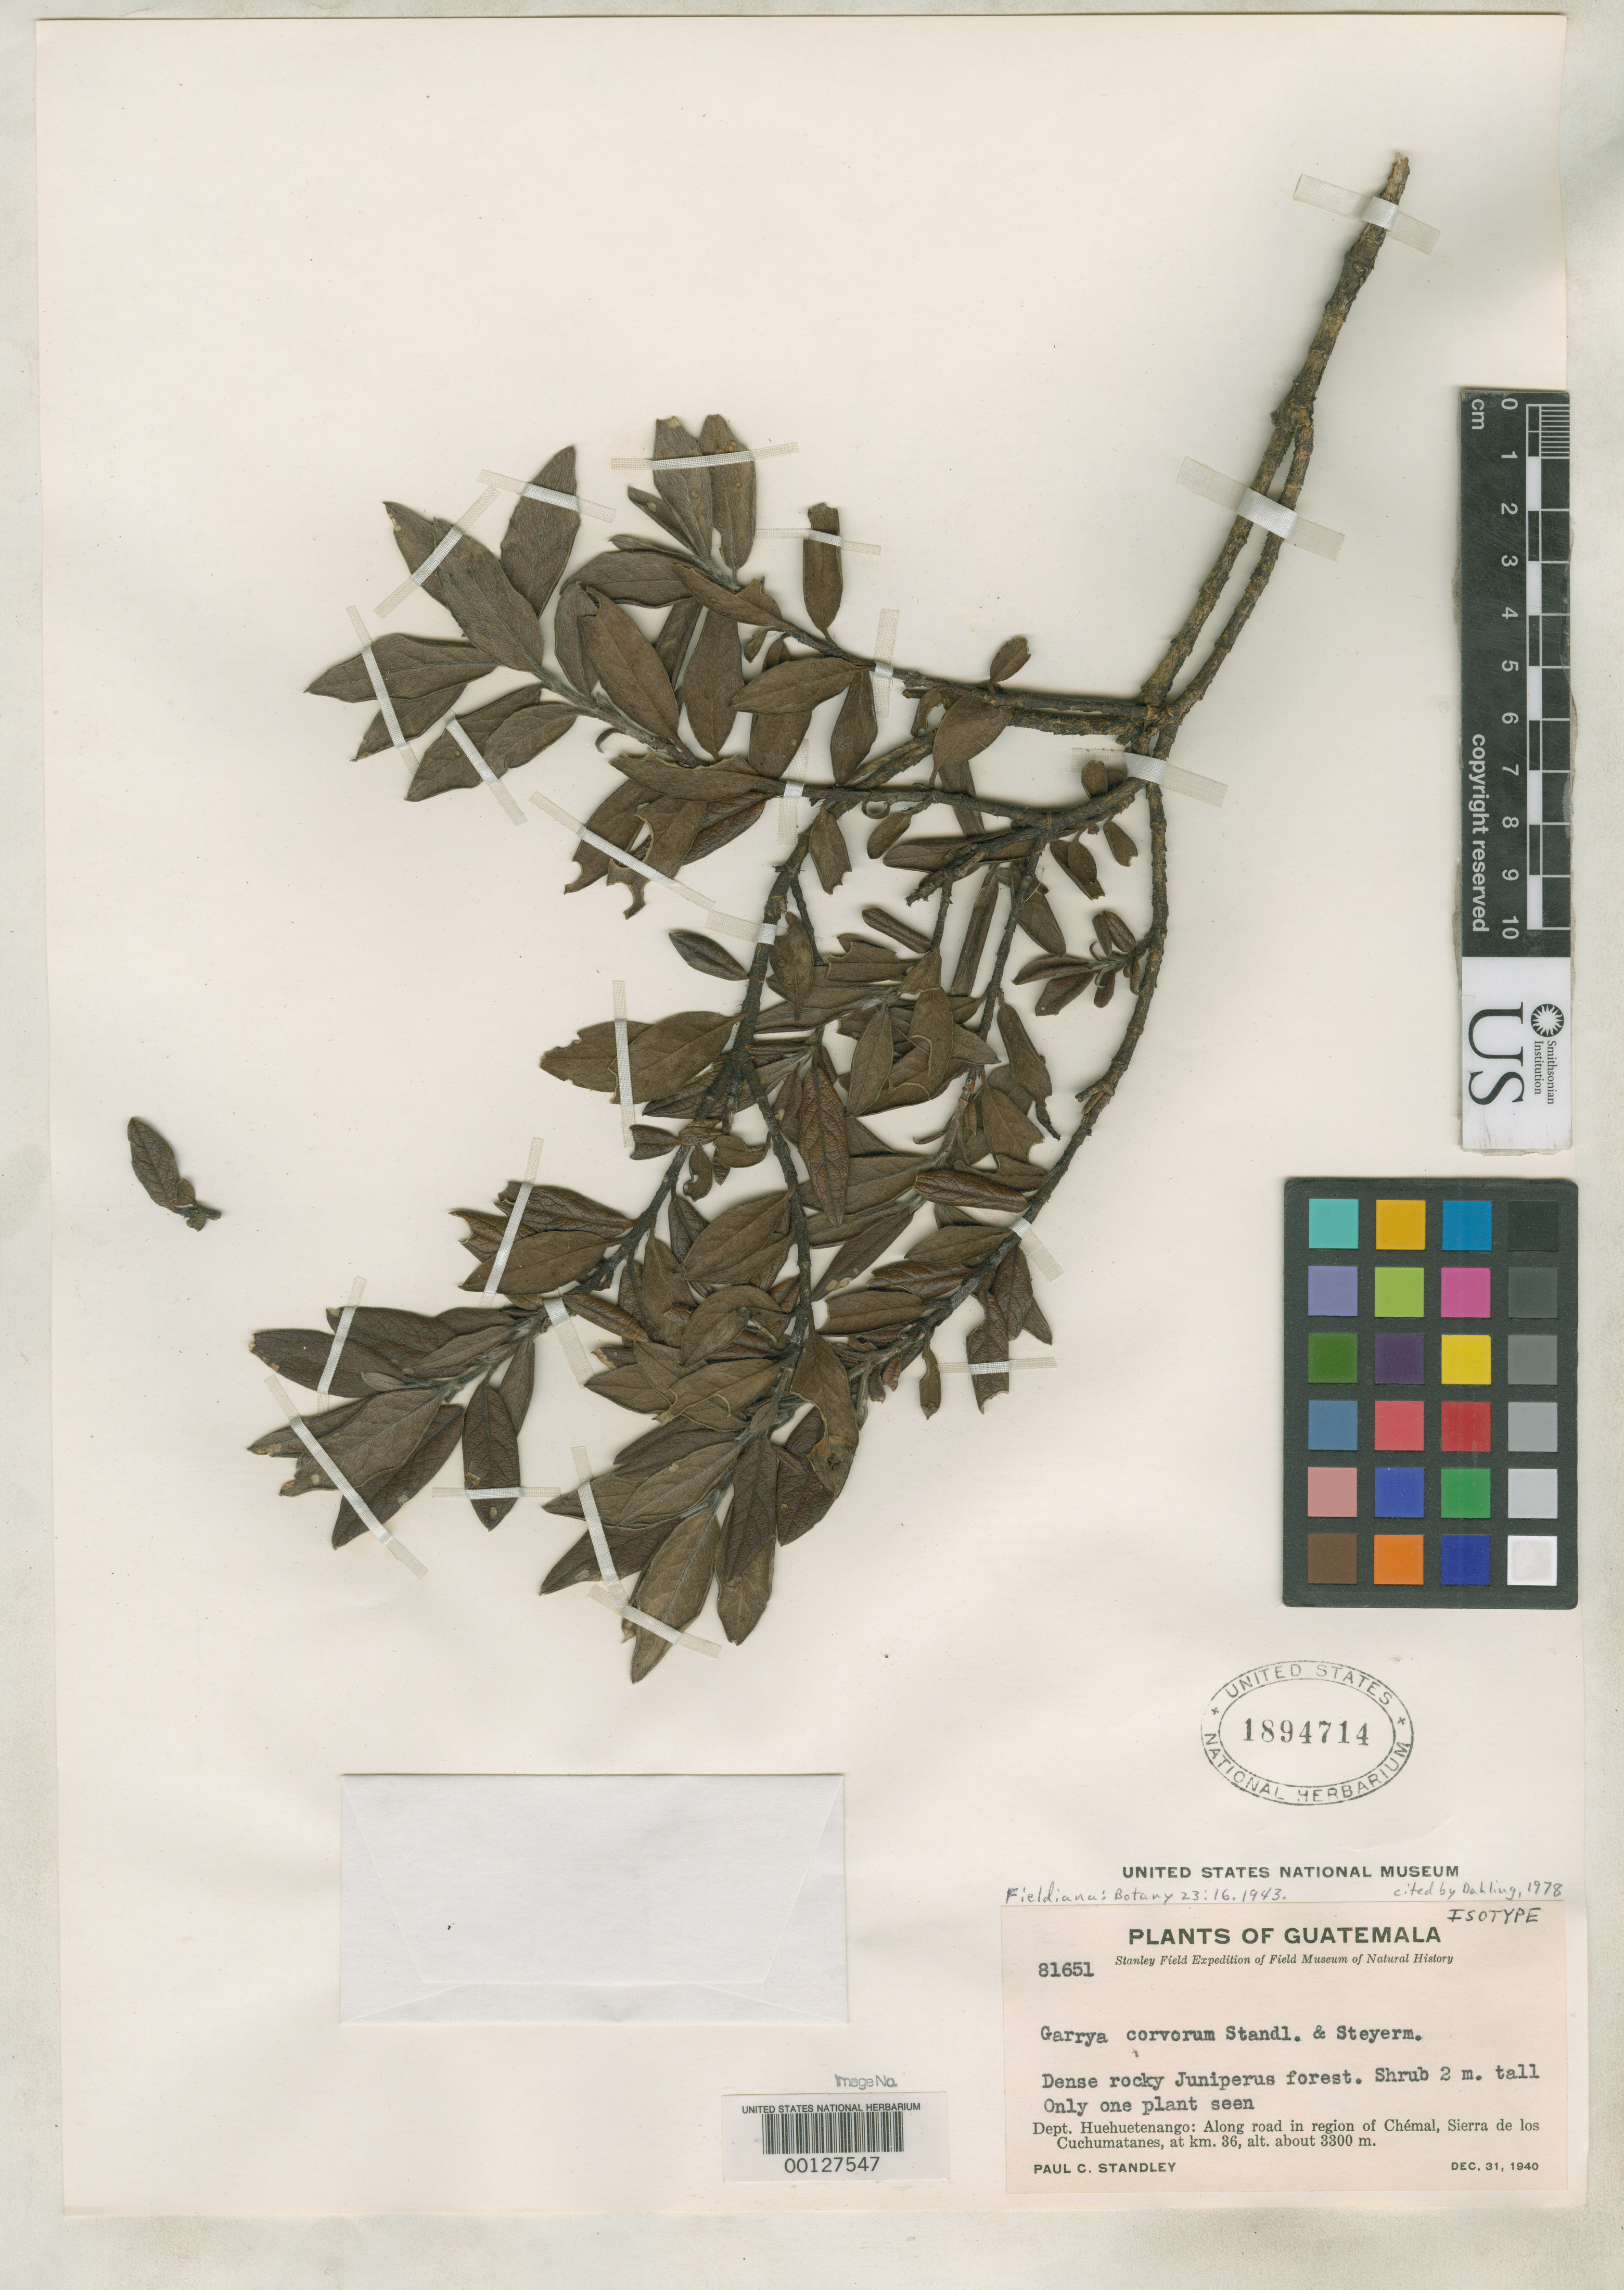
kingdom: Plantae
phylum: Tracheophyta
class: Magnoliopsida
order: Garryales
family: Garryaceae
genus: Garrya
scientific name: Garrya corvorum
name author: Standl. & Steyerm.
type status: Isotype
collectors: P. C. Standley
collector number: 81561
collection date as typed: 31 Dec 1940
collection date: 1940-12-31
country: Guatemala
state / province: Huehuetenango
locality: Chemal, Sierra de las Cuchumatanes.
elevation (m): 3300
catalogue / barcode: US 1894714